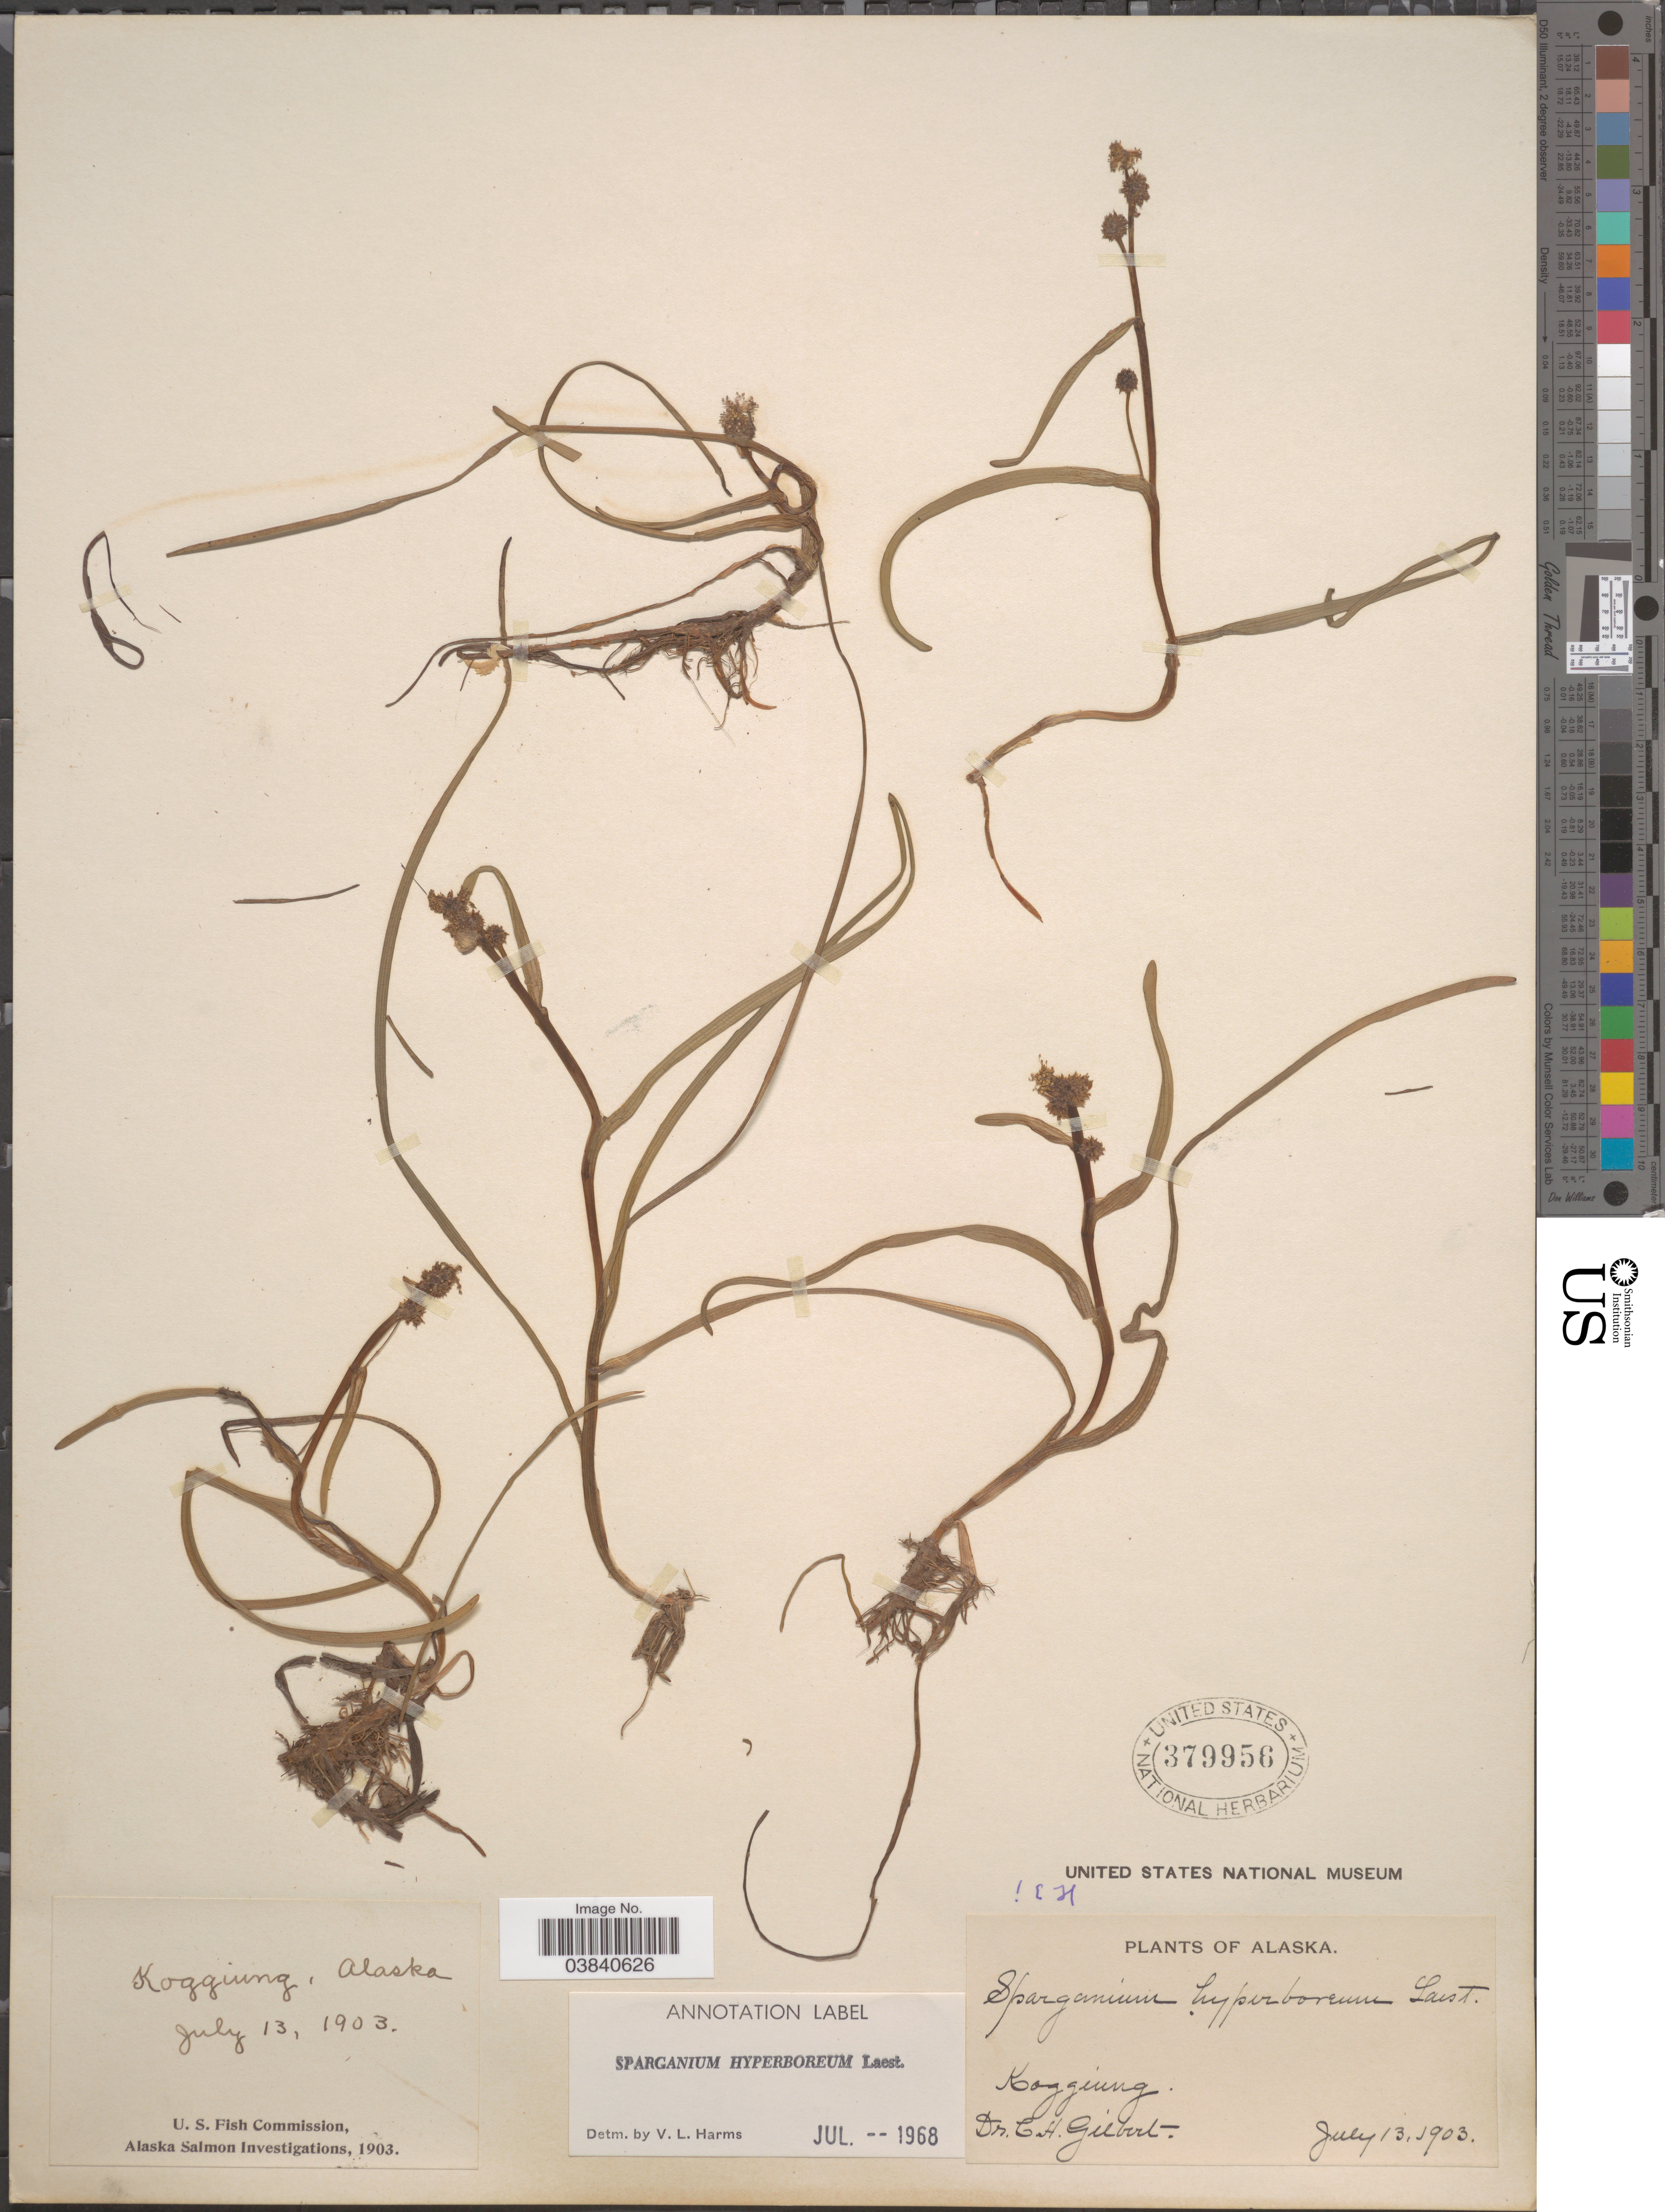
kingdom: Plantae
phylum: Tracheophyta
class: Liliopsida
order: Poales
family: Typhaceae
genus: Sparganium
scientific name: Sparganium hyperboreum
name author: Beurl. ex Laest.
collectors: C. Gilbert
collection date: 1903-07-13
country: United States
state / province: Alaska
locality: Kogguing.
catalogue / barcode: US 379956